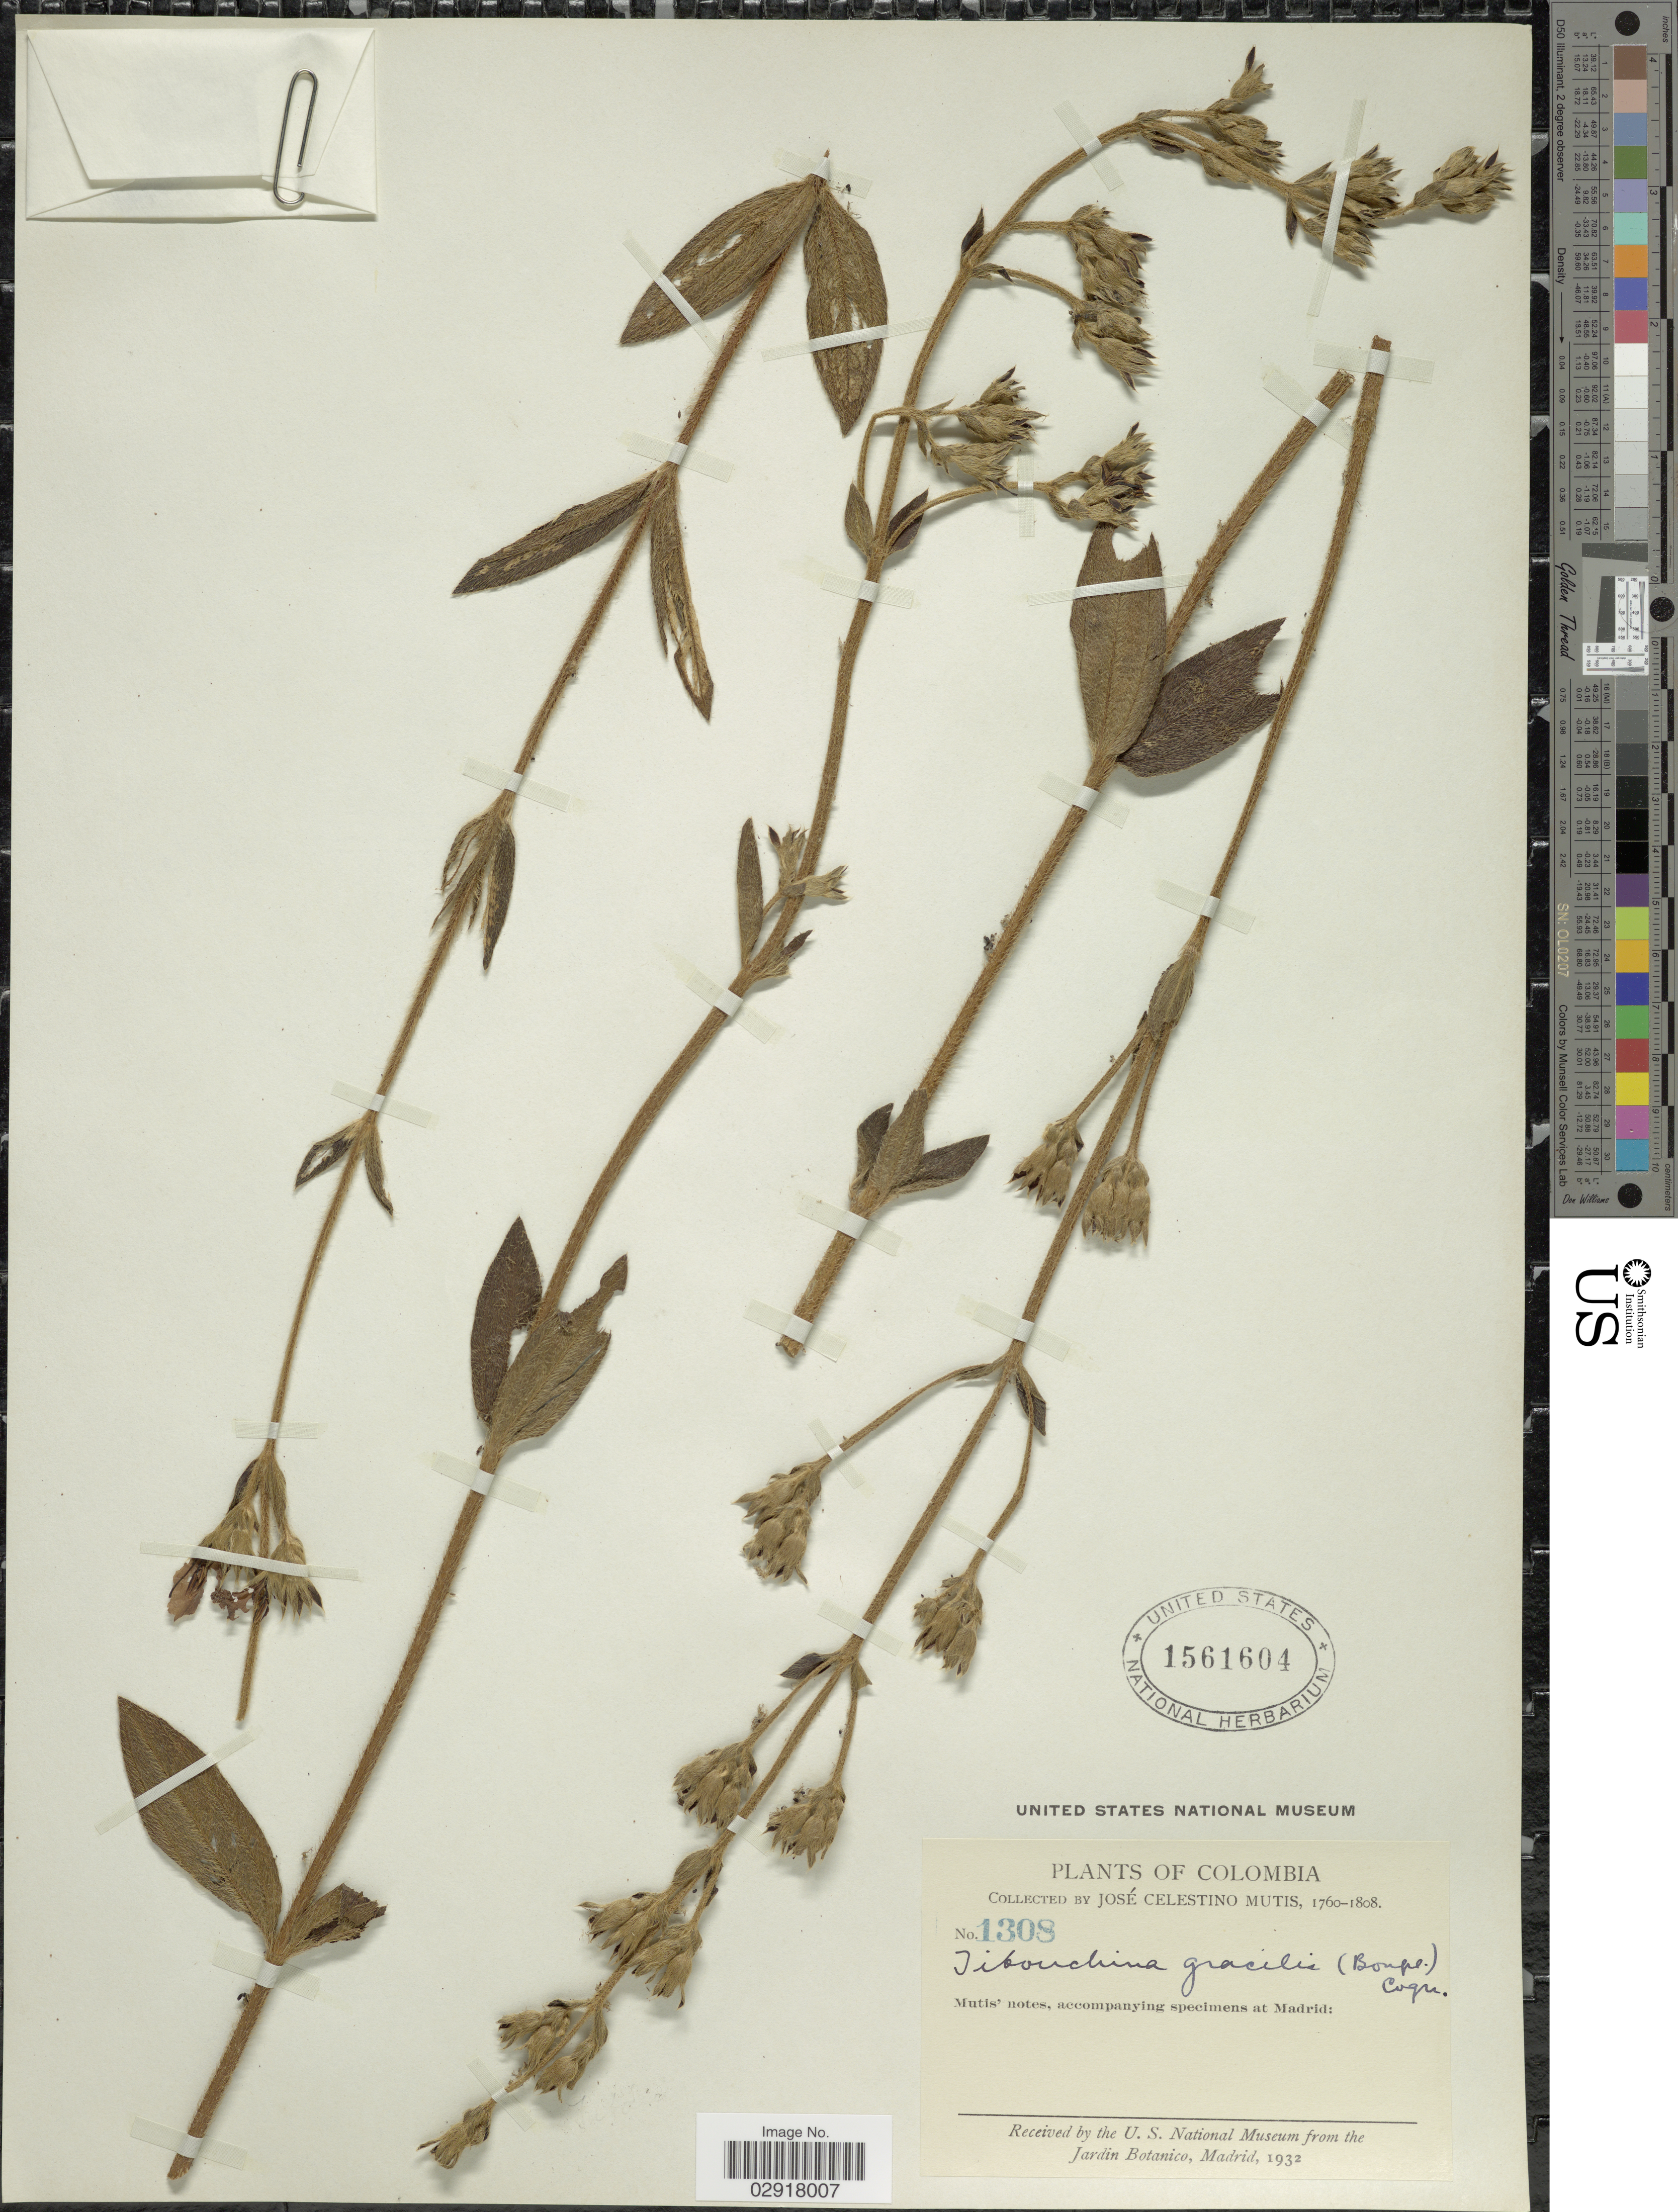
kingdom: Plantae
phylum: Tracheophyta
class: Magnoliopsida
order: Myrtales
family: Melastomataceae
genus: Chaetogastra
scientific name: Chaetogastra gracilis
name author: (Bonpl.) DC.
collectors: J. C. B. Mutis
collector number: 1308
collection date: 1760/1808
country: Colombia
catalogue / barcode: US 1561604